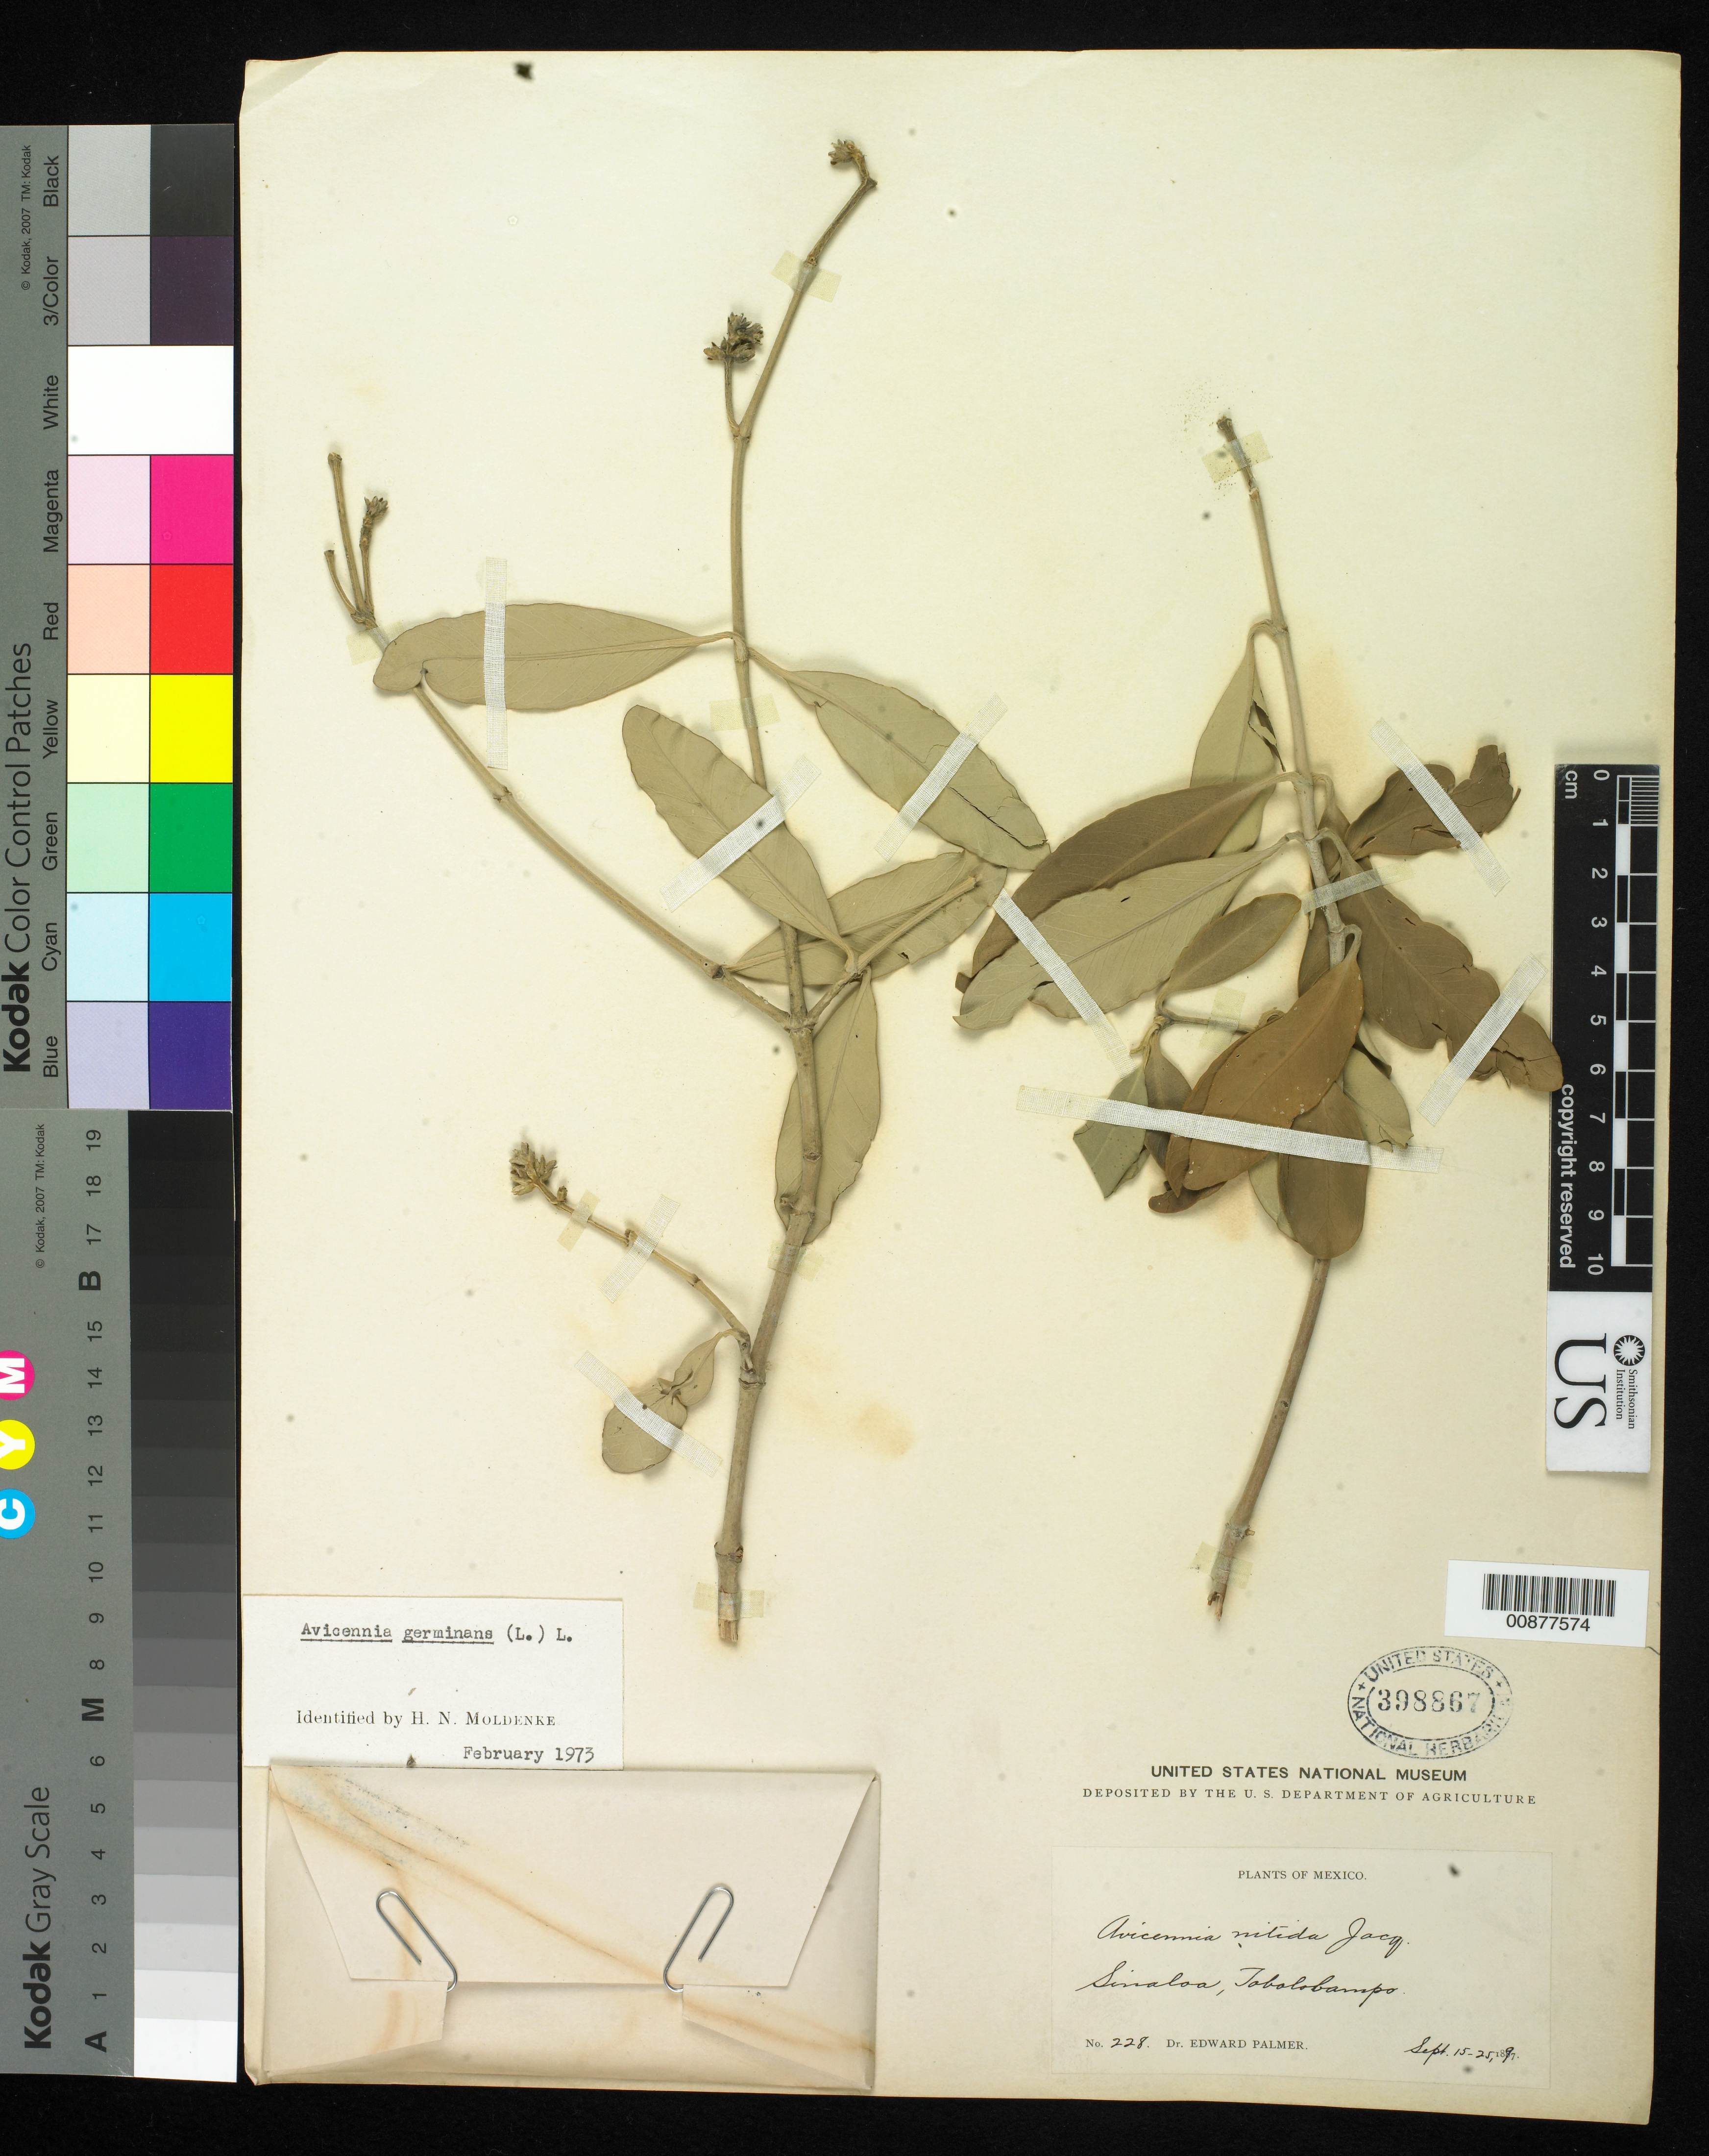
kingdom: Plantae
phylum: Tracheophyta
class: Magnoliopsida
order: Lamiales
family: Acanthaceae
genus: Avicennia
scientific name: Avicennia germinans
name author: (L.) L.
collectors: E. Palmer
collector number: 228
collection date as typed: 15 Sep 1897 to 25 Sep 1897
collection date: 1897-09-15/1897-09-25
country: Mexico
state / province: Sinaloa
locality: Topolobampo, Sinaloa.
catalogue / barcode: US 398867